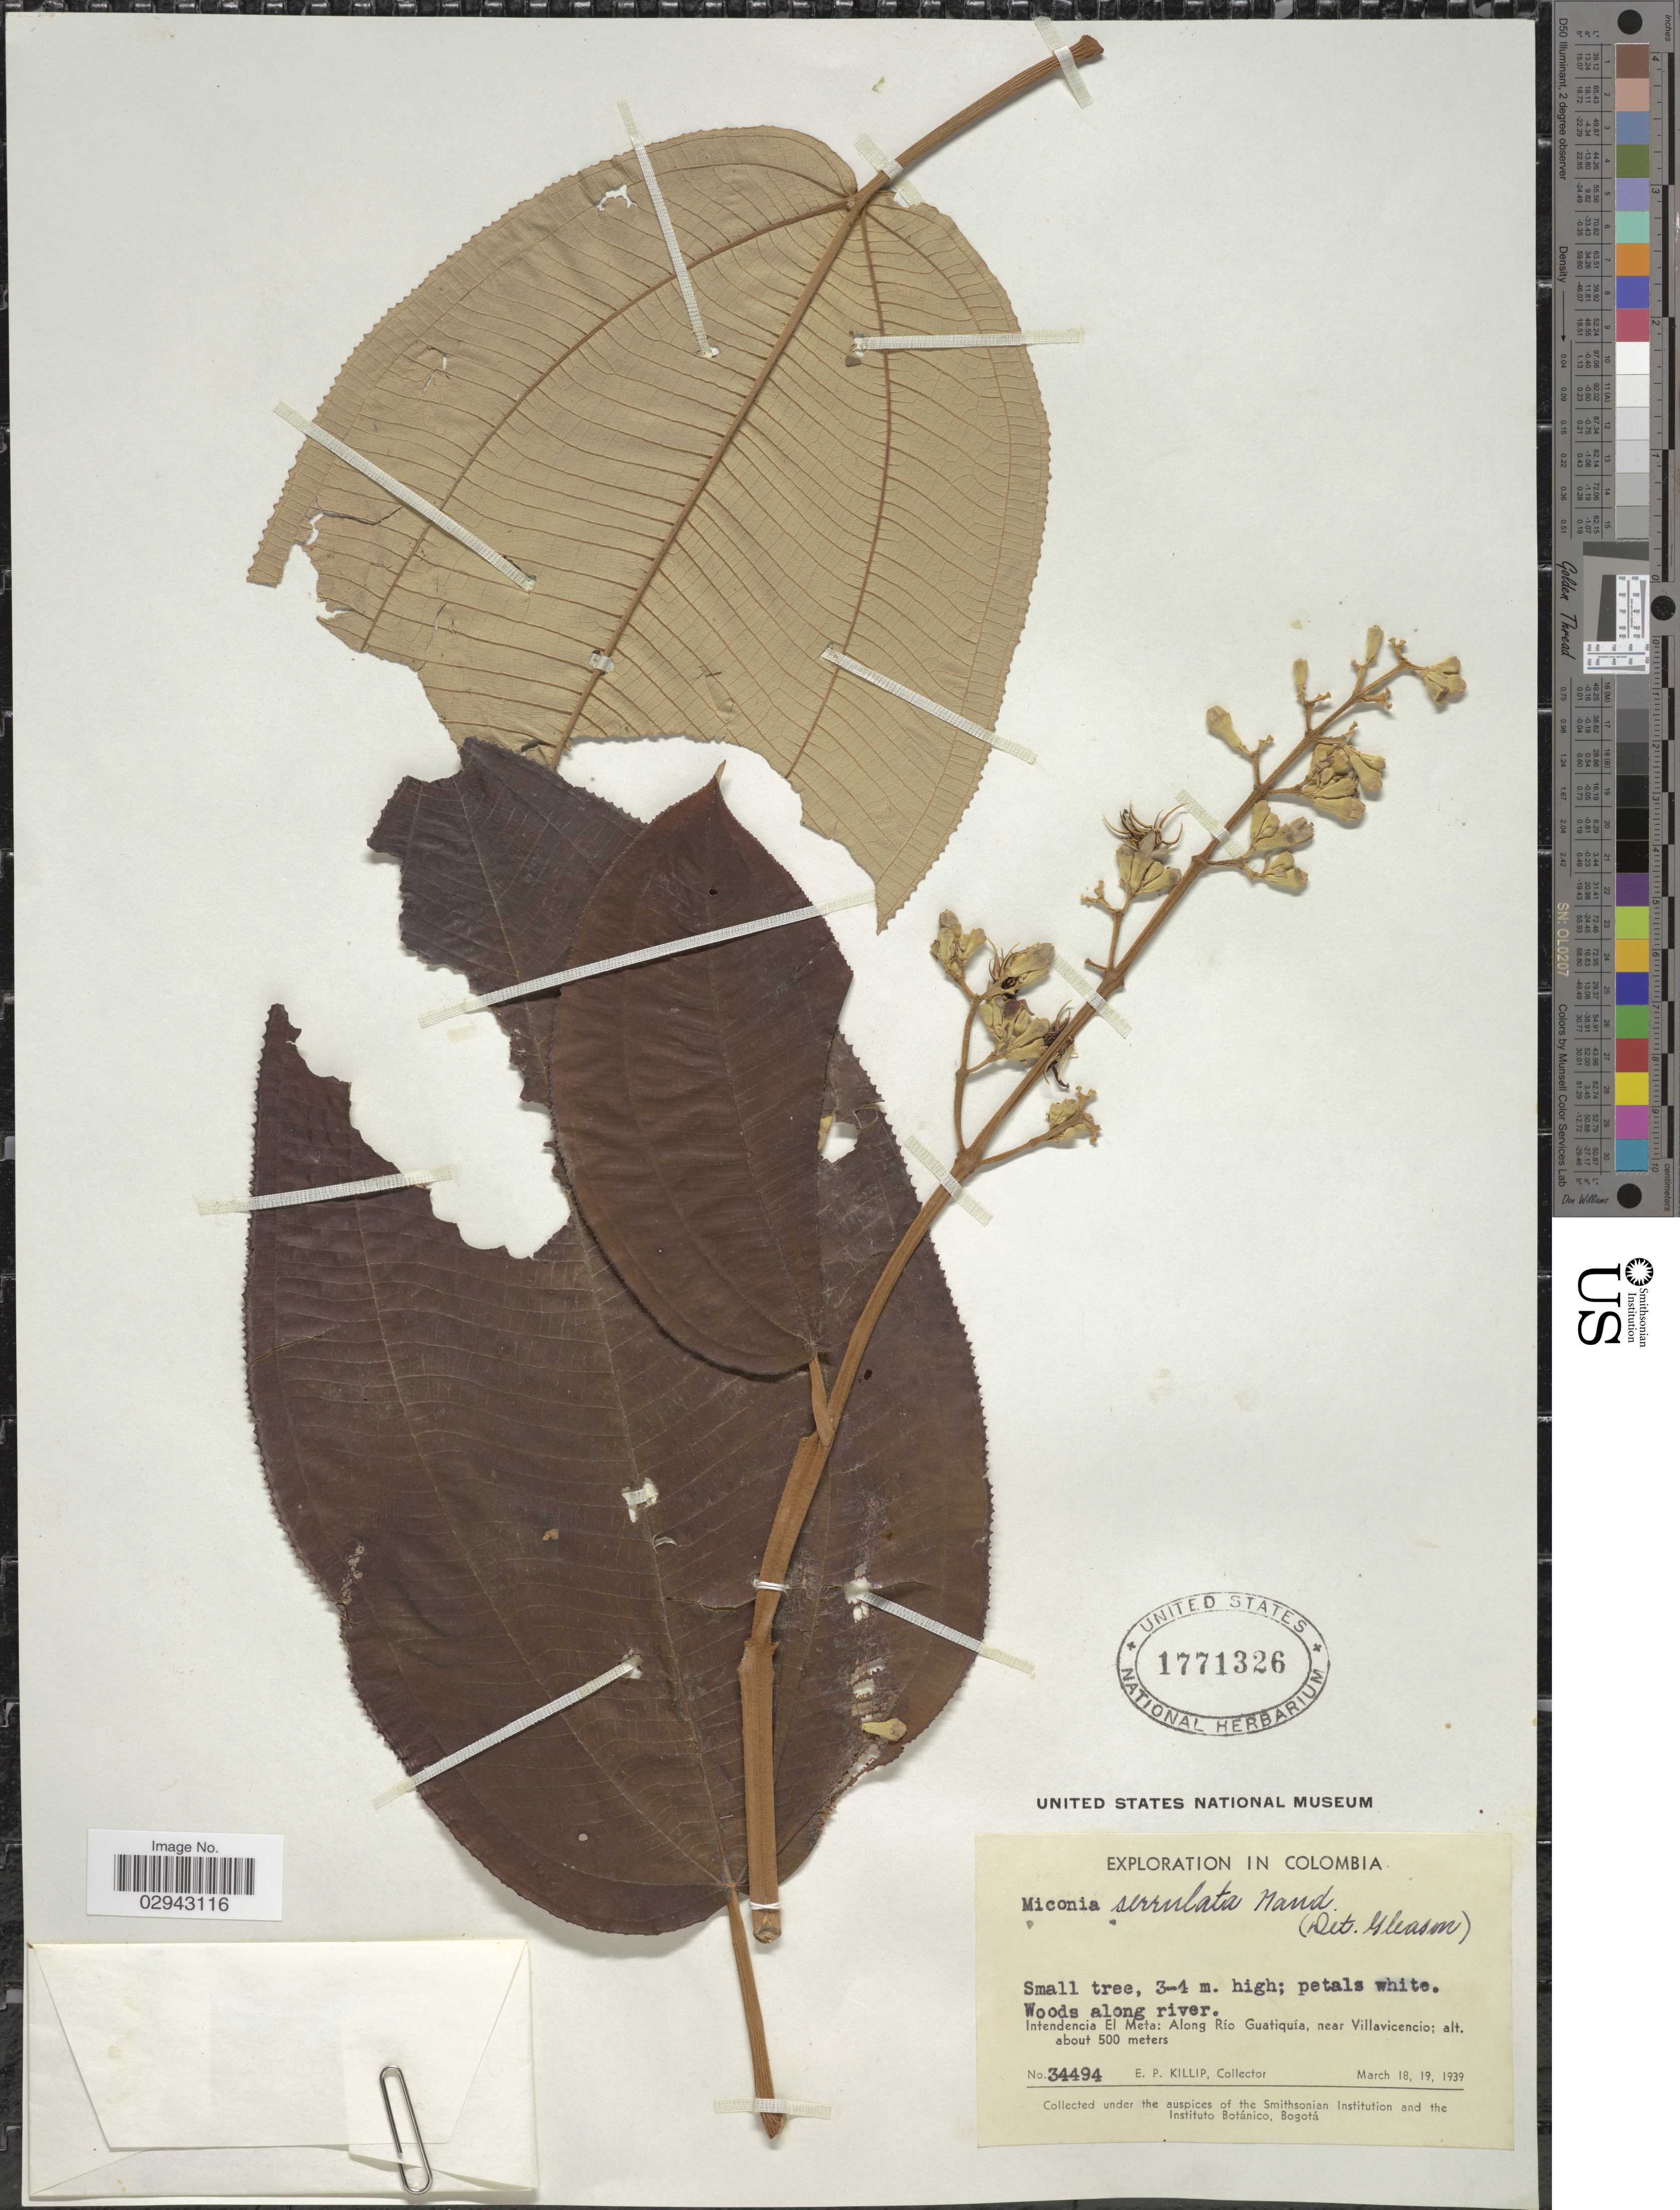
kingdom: Plantae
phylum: Tracheophyta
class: Magnoliopsida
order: Myrtales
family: Melastomataceae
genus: Miconia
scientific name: Miconia serrulata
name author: (DC.) Naudin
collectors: E. P. Killip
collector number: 34494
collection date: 1939-03-18/1939-03-19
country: Colombia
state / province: Meta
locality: Woods along river. Intendencia El Meta: Along Río Guatiquía, near Villavicencio.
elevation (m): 500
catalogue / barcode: US 1771326